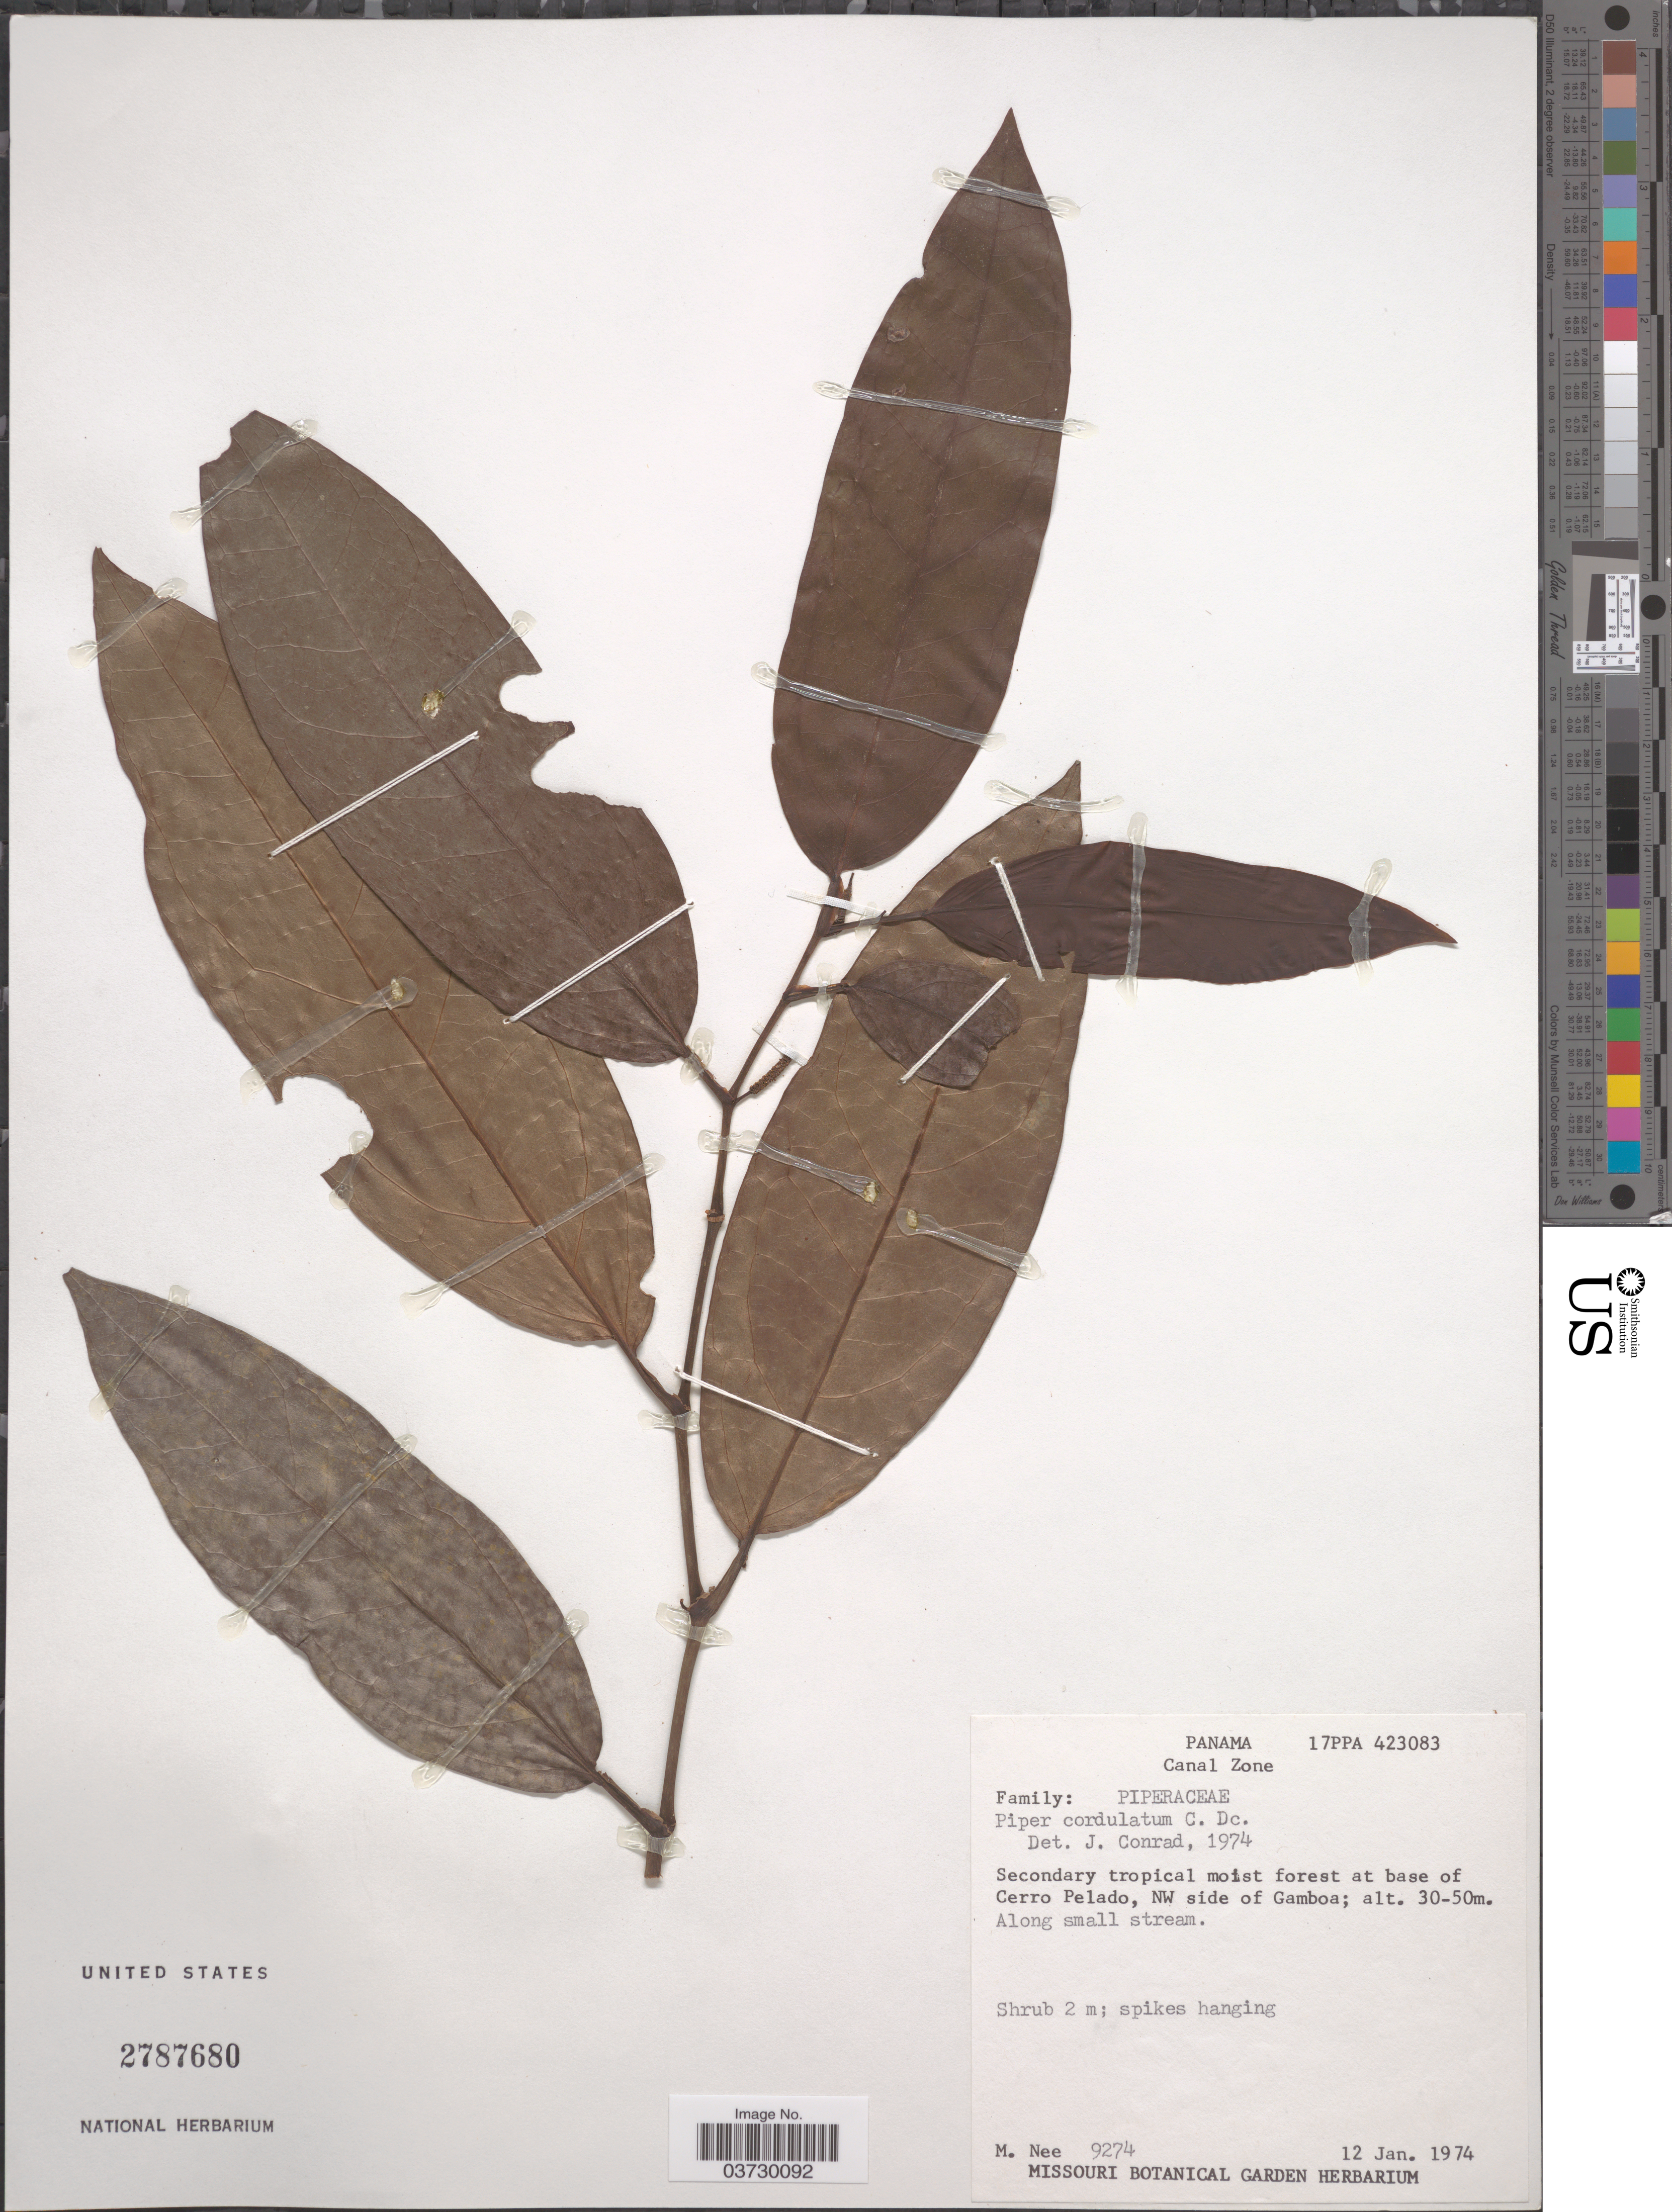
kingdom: Plantae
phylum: Tracheophyta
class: Magnoliopsida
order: Piperales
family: Piperaceae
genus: Piper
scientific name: Piper cordulatum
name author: C. DC.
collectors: M. Nee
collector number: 9274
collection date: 1974-01-12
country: Panama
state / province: Colón / Panamá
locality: Canal Zone. At base of Cerro Pelado, NW side of Gamboa. Along small stream.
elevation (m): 30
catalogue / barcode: US 2787680